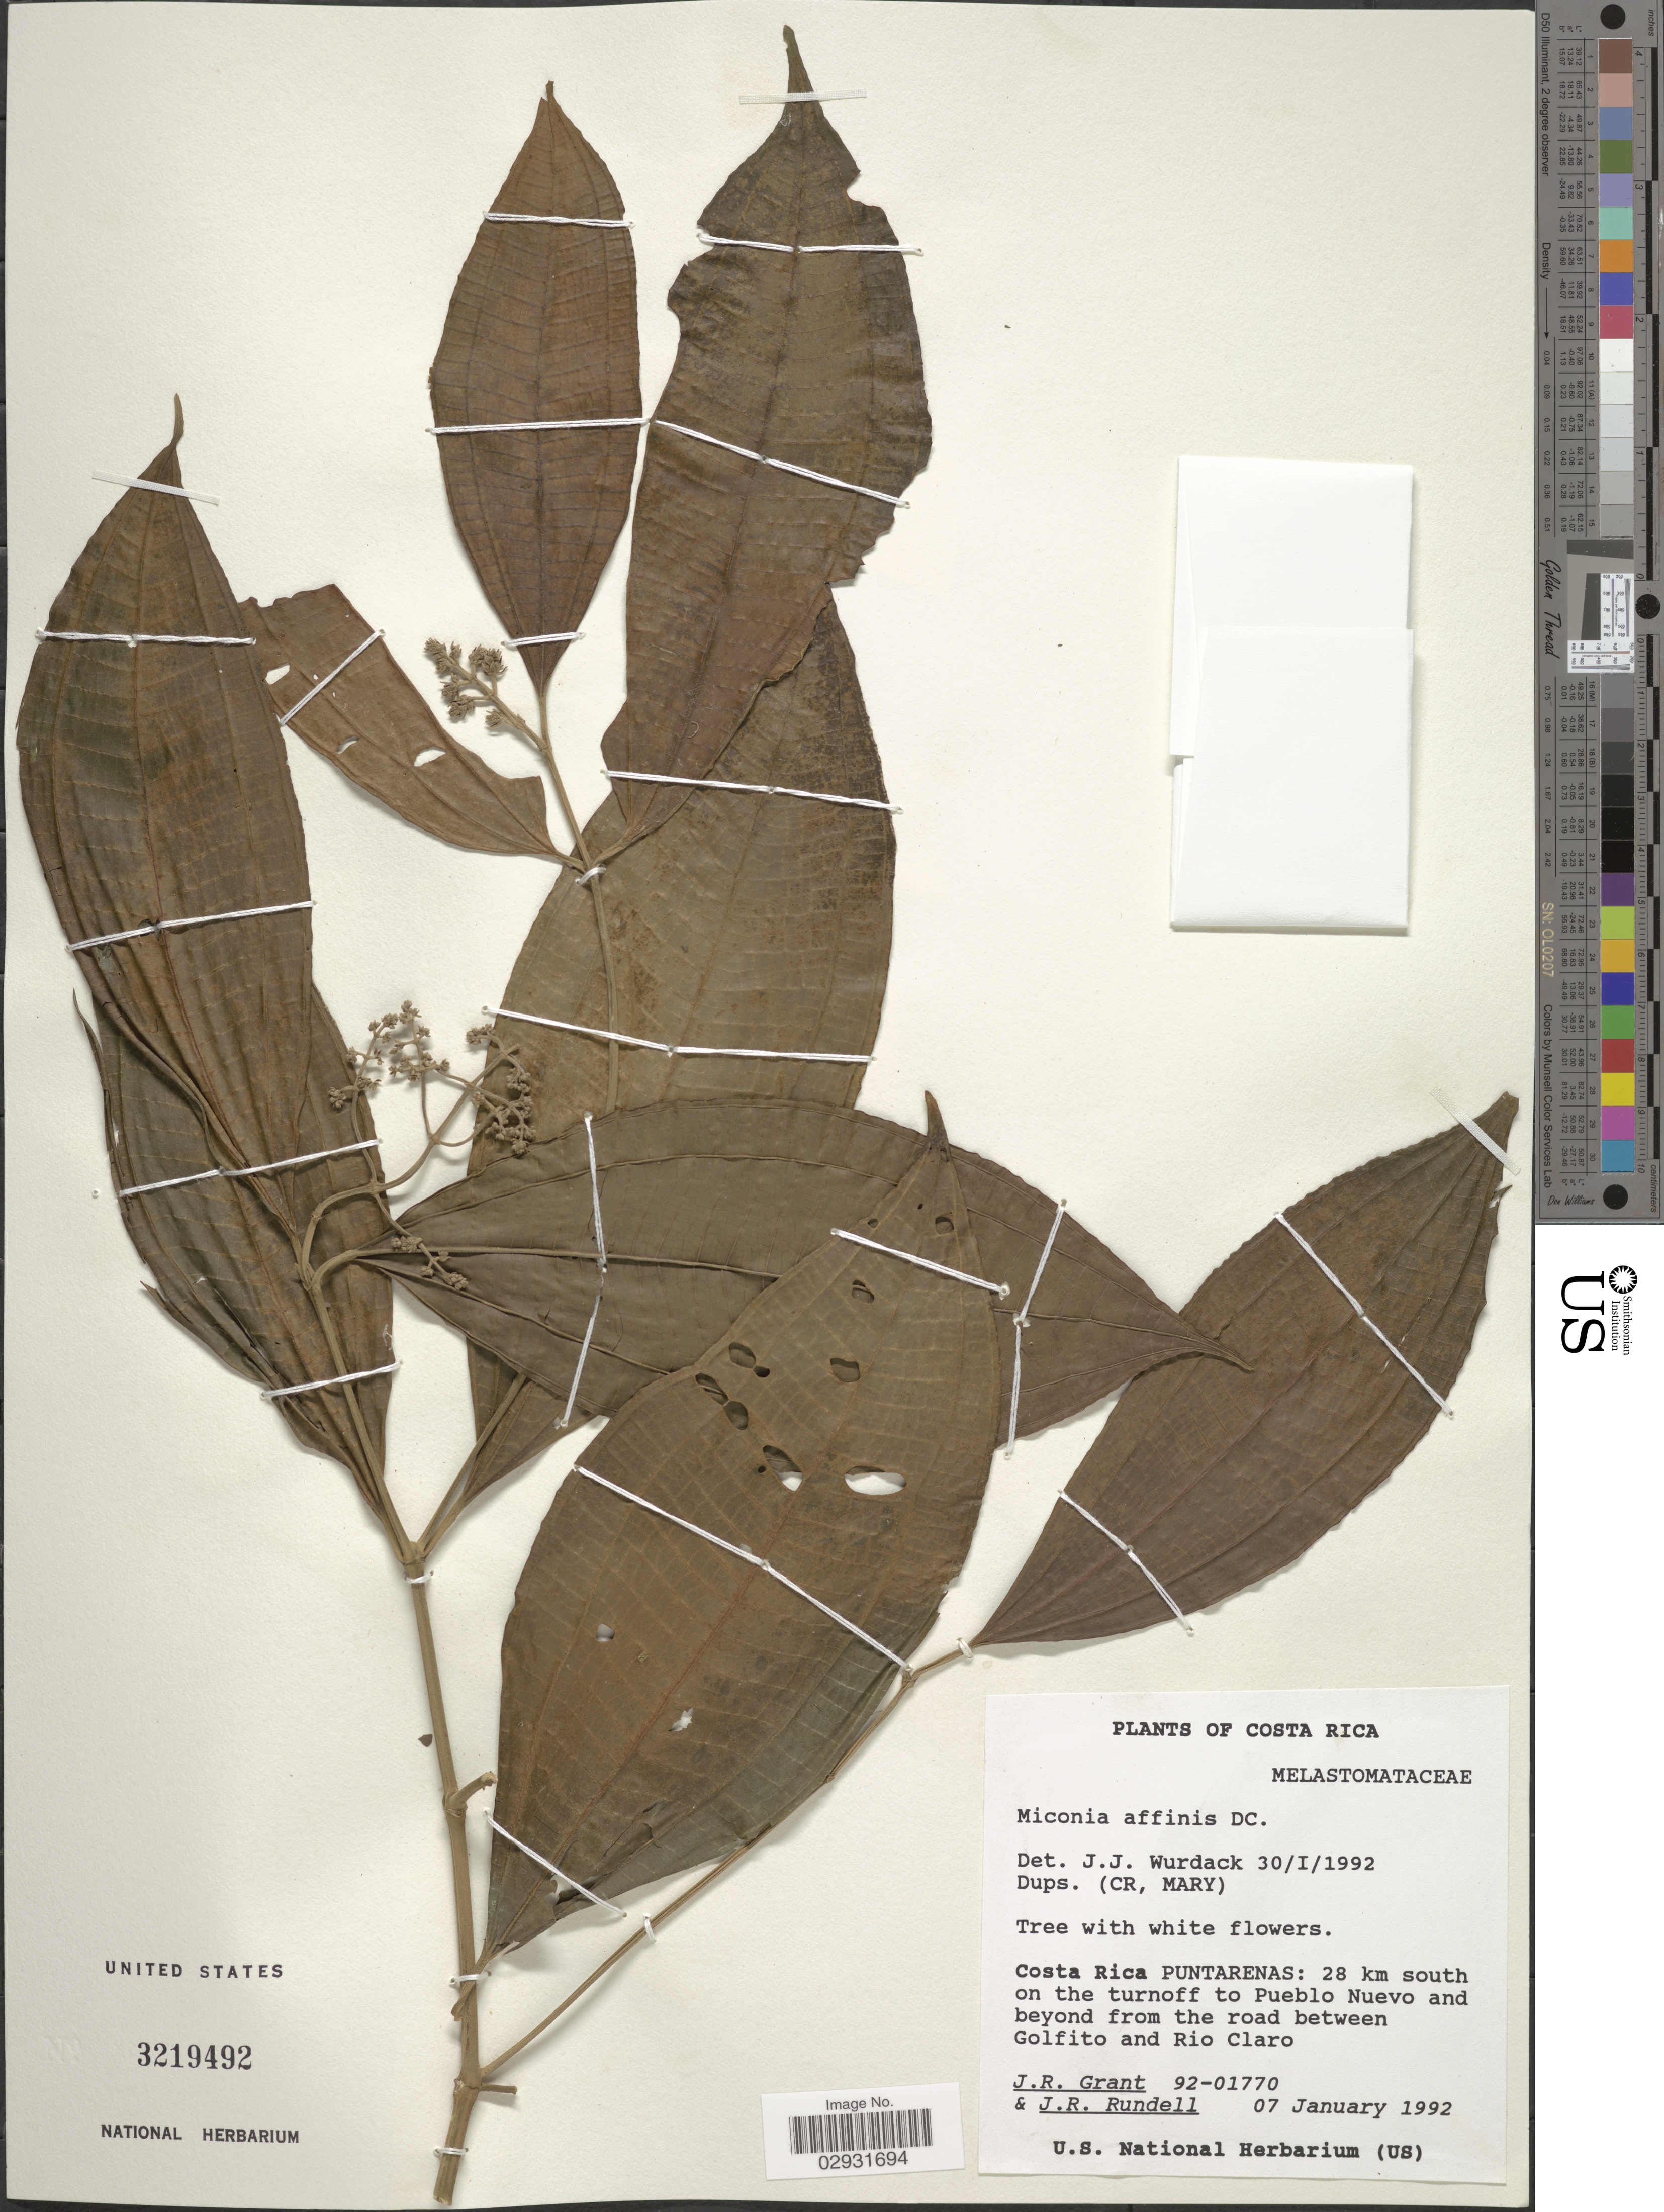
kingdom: Plantae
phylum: Tracheophyta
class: Magnoliopsida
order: Myrtales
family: Melastomataceae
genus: Miconia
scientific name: Miconia affinis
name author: DC.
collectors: J. Grant & J. R. Rundell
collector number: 92-01770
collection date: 1992-01-07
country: Costa Rica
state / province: Puntarenas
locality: Costa Rica Puntarenas: 28 km south on the turnoff to Pueblo Nuevo and beyond from the road between Golfito and Rio Claro.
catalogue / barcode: US 3219492